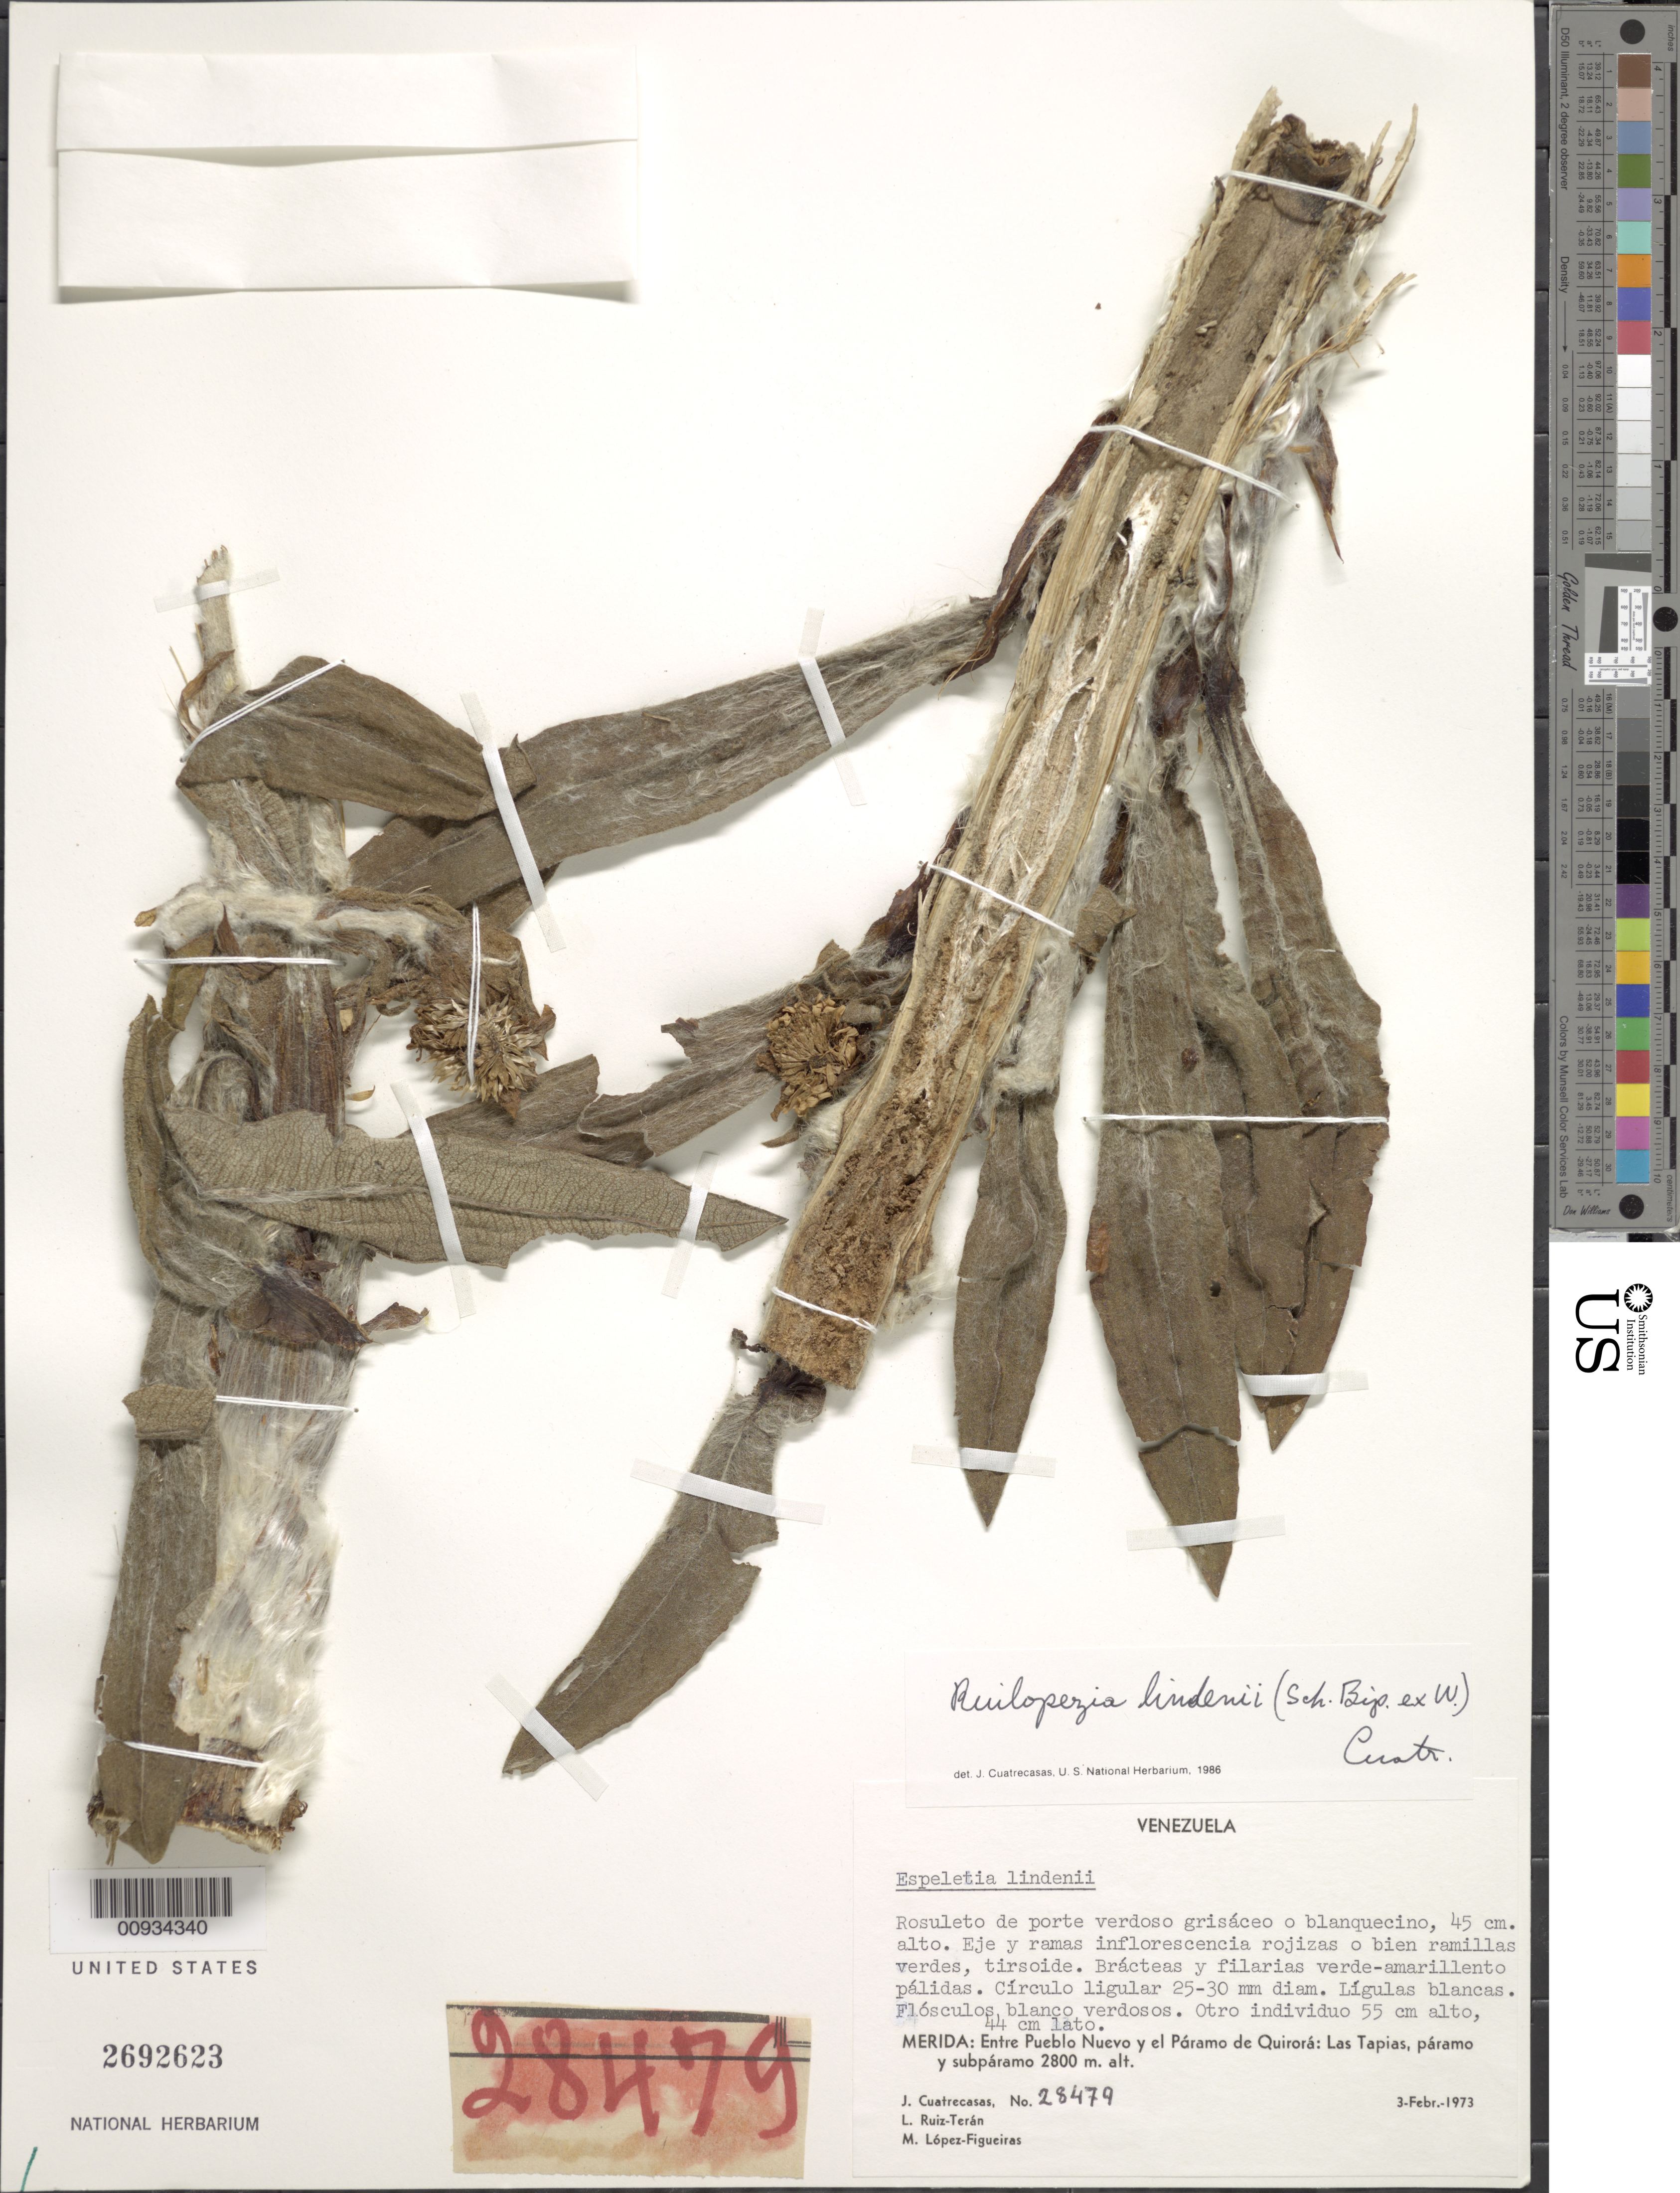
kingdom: Plantae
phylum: Tracheophyta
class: Magnoliopsida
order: Asterales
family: Asteraceae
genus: Ruilopezia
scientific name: Ruilopezia lindenii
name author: (Sch. Bip. ex Wedd.) Cuatrec.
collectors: J. Cuatrecasas, L. E. Ruíz-Terán & M. López Figueiras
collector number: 28479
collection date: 1973-02-03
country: Venezuela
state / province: Mérida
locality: Entre Pueblo Nuevo y el Paramo de Quirora, Las Tapias, paramo y subparamo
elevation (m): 2800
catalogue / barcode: US 2692623